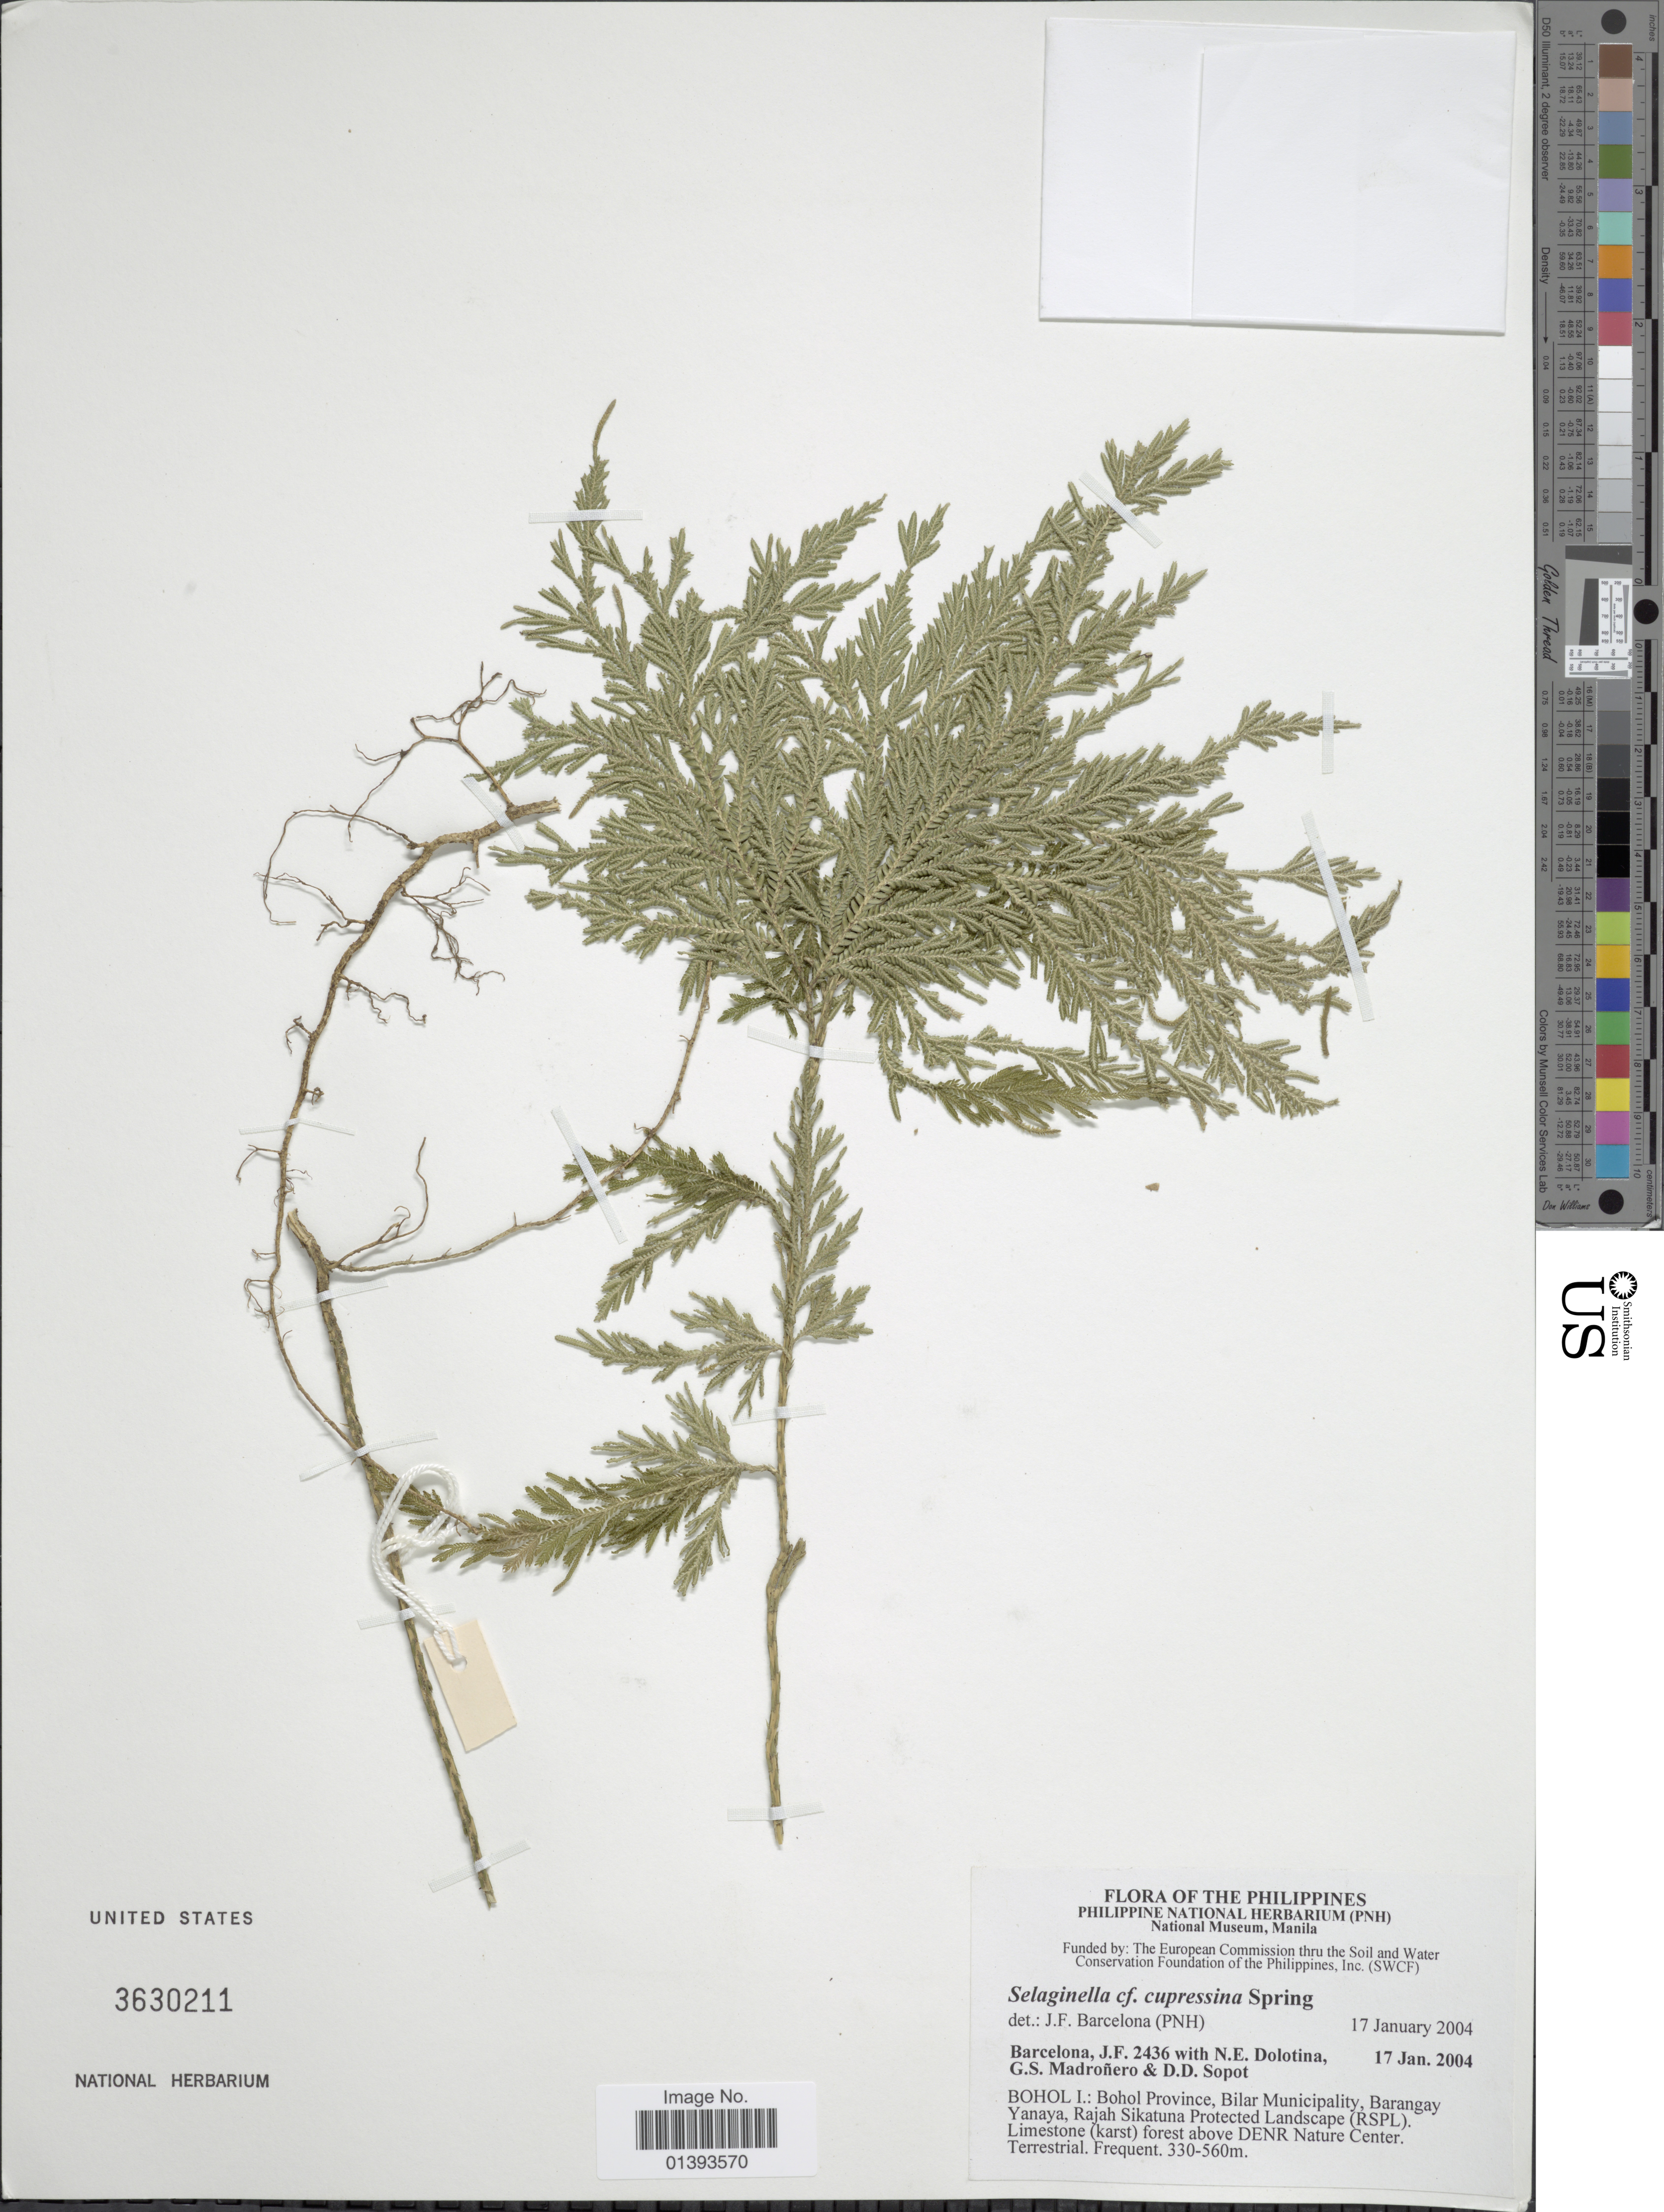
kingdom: Plantae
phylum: Tracheophyta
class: Lycopodiopsida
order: Selaginellales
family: Selaginellaceae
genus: Selaginella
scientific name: Selaginella cupressina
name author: (Willd.) Spring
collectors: J. F. Barcelona, N. Dolotina, G. Madroñero & D. Sopot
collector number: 2436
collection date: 2004-01-17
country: Philippines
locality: Bohol I.: Bohol Province, Bilar Municipality, Barangay Yamaya, Rajah Sikatuna Protected Landscape(RSPL). Limestone (karst) forest above DENR Nature Center terrestrial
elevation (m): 330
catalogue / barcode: US 3630211